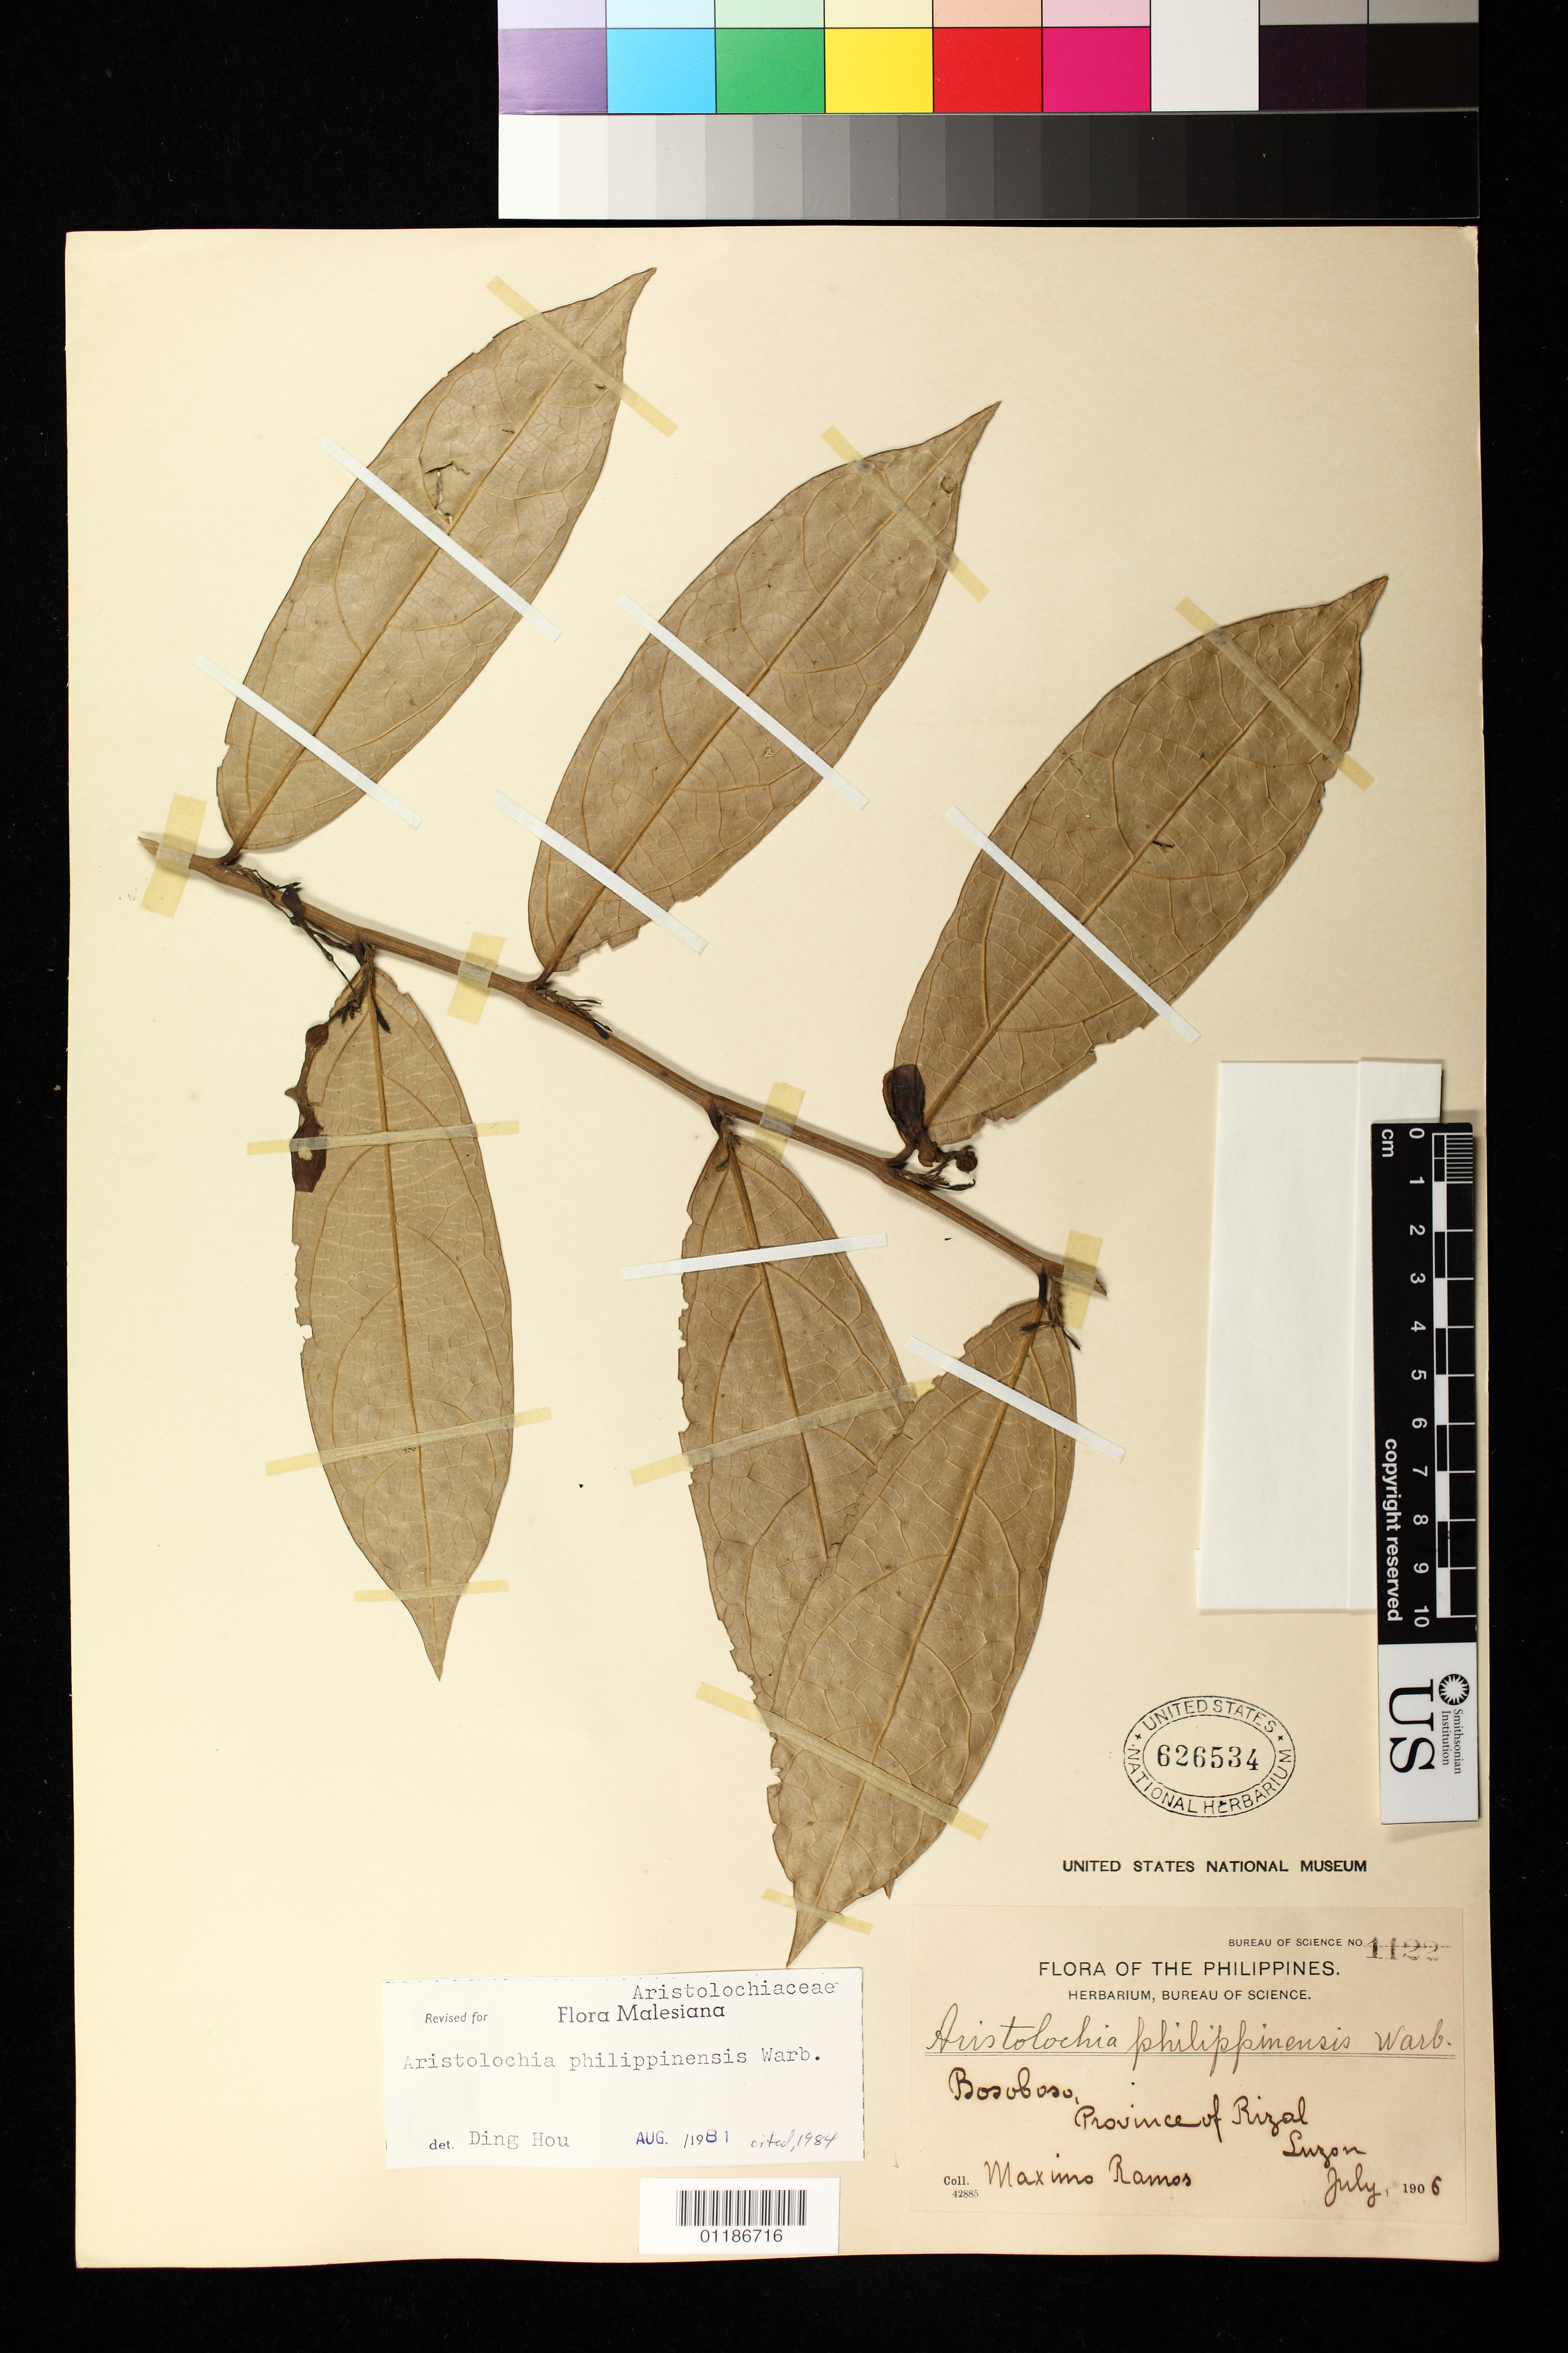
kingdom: Plantae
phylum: Tracheophyta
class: Magnoliopsida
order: Piperales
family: Aristolochiaceae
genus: Aristolochia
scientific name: Aristolochia philippinensis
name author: Warb.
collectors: M. Ramos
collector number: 1122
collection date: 1906-07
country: Philippines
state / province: Calabarzon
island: Luzon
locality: Bosoboso, Province of Rizal, Luzon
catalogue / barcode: US 626534